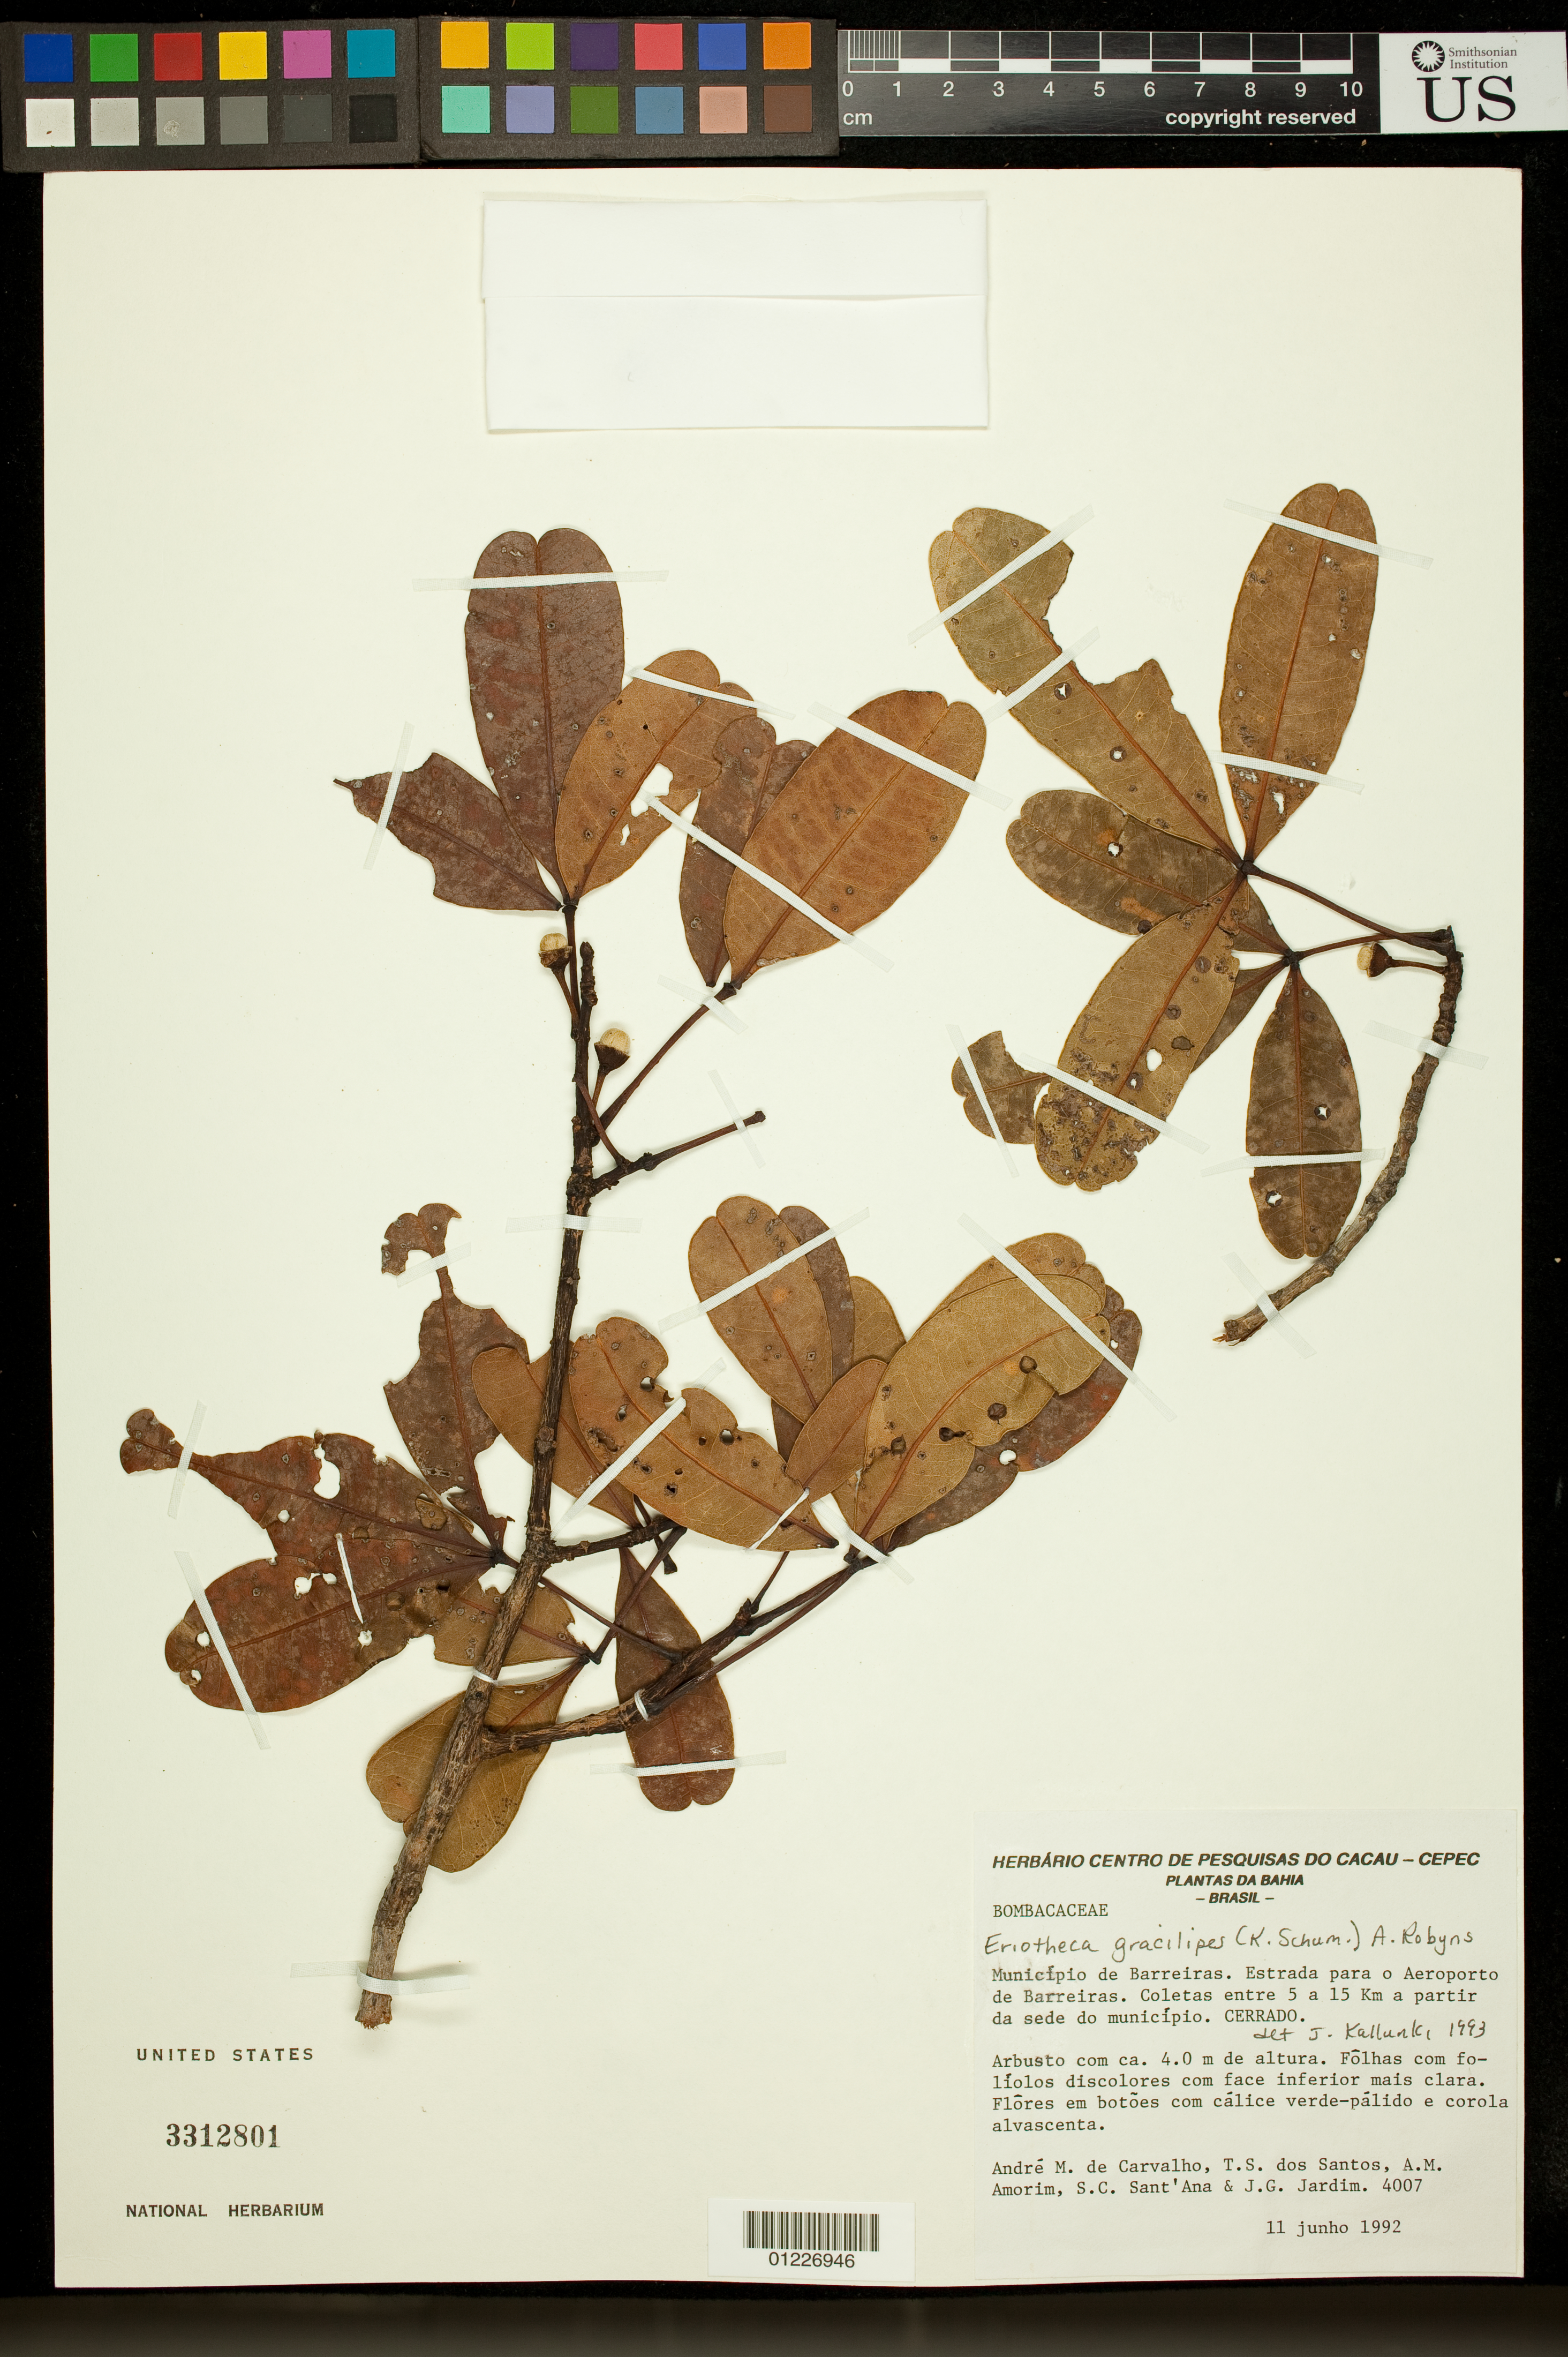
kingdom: Plantae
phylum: Tracheophyta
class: Magnoliopsida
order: Malvales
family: Malvaceae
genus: Pachira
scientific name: Pachira gracilipes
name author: (K. Schum.) V.N. Yoshik. & M.C. Duarte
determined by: Dorr, Laurence J., Curator (BOT), Smithsonian Institution - National Museum of Natural History (UNITED STATES)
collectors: A. M. Carvalho, T. dos Santos, A. M. Amorim, S. C. Sant'Ana & J. Jardim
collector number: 4007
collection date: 1992-06-11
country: Brazil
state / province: Bahia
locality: Municipio de Barreiras. Estrada para o Aeroporto de Barreiras. Coletas entre 5 a 15 Kilometers a partir da sede do municipio. Cerraro.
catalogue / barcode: US 3312801